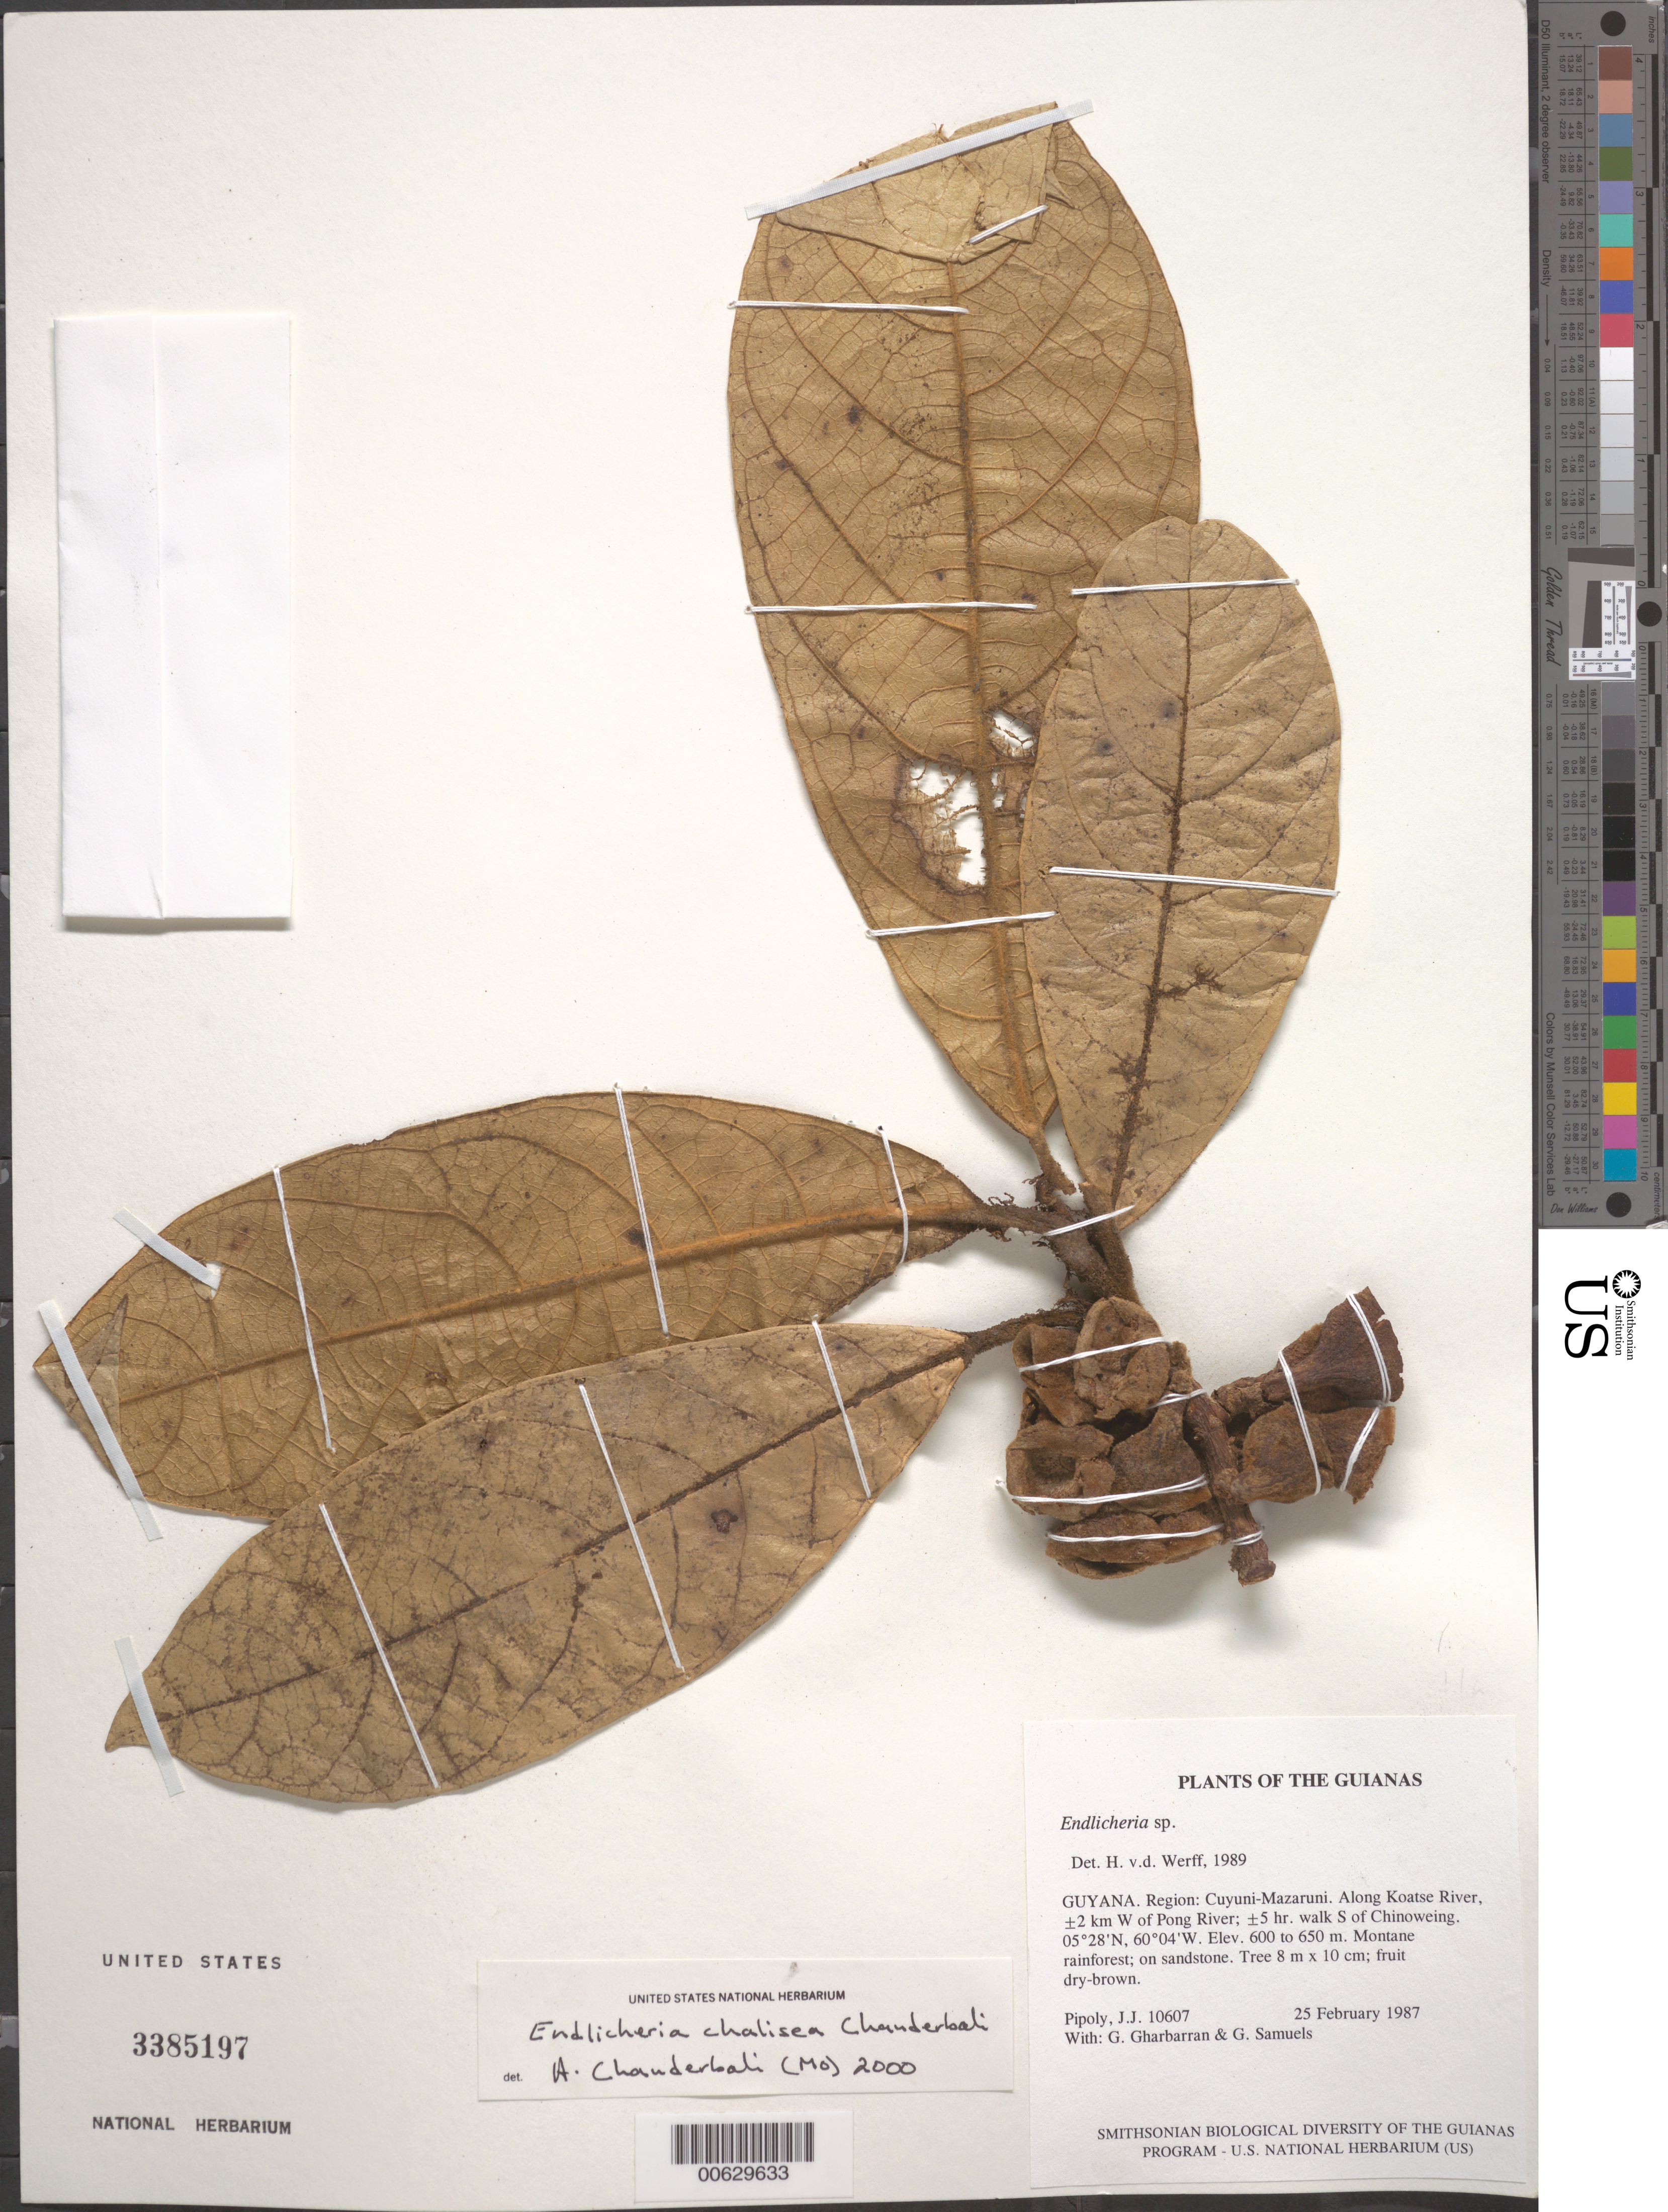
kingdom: Plantae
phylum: Tracheophyta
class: Magnoliopsida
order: Laurales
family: Lauraceae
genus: Endlicheria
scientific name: Endlicheria chalisea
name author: Chanderb.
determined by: Chanderbali, Andre Shashi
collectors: J. J. Pipoly, G. Gharbarran & G. Samuels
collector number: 10607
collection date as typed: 25 February 1987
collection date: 1987-02-25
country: Guyana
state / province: Cuyuni-Mazaruni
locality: Along Koatse River, ±2 km W of Pong River; ±5 hr. walk S of Chinoweing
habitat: Montane rainforest; on sandstone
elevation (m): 600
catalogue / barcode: US 3385197